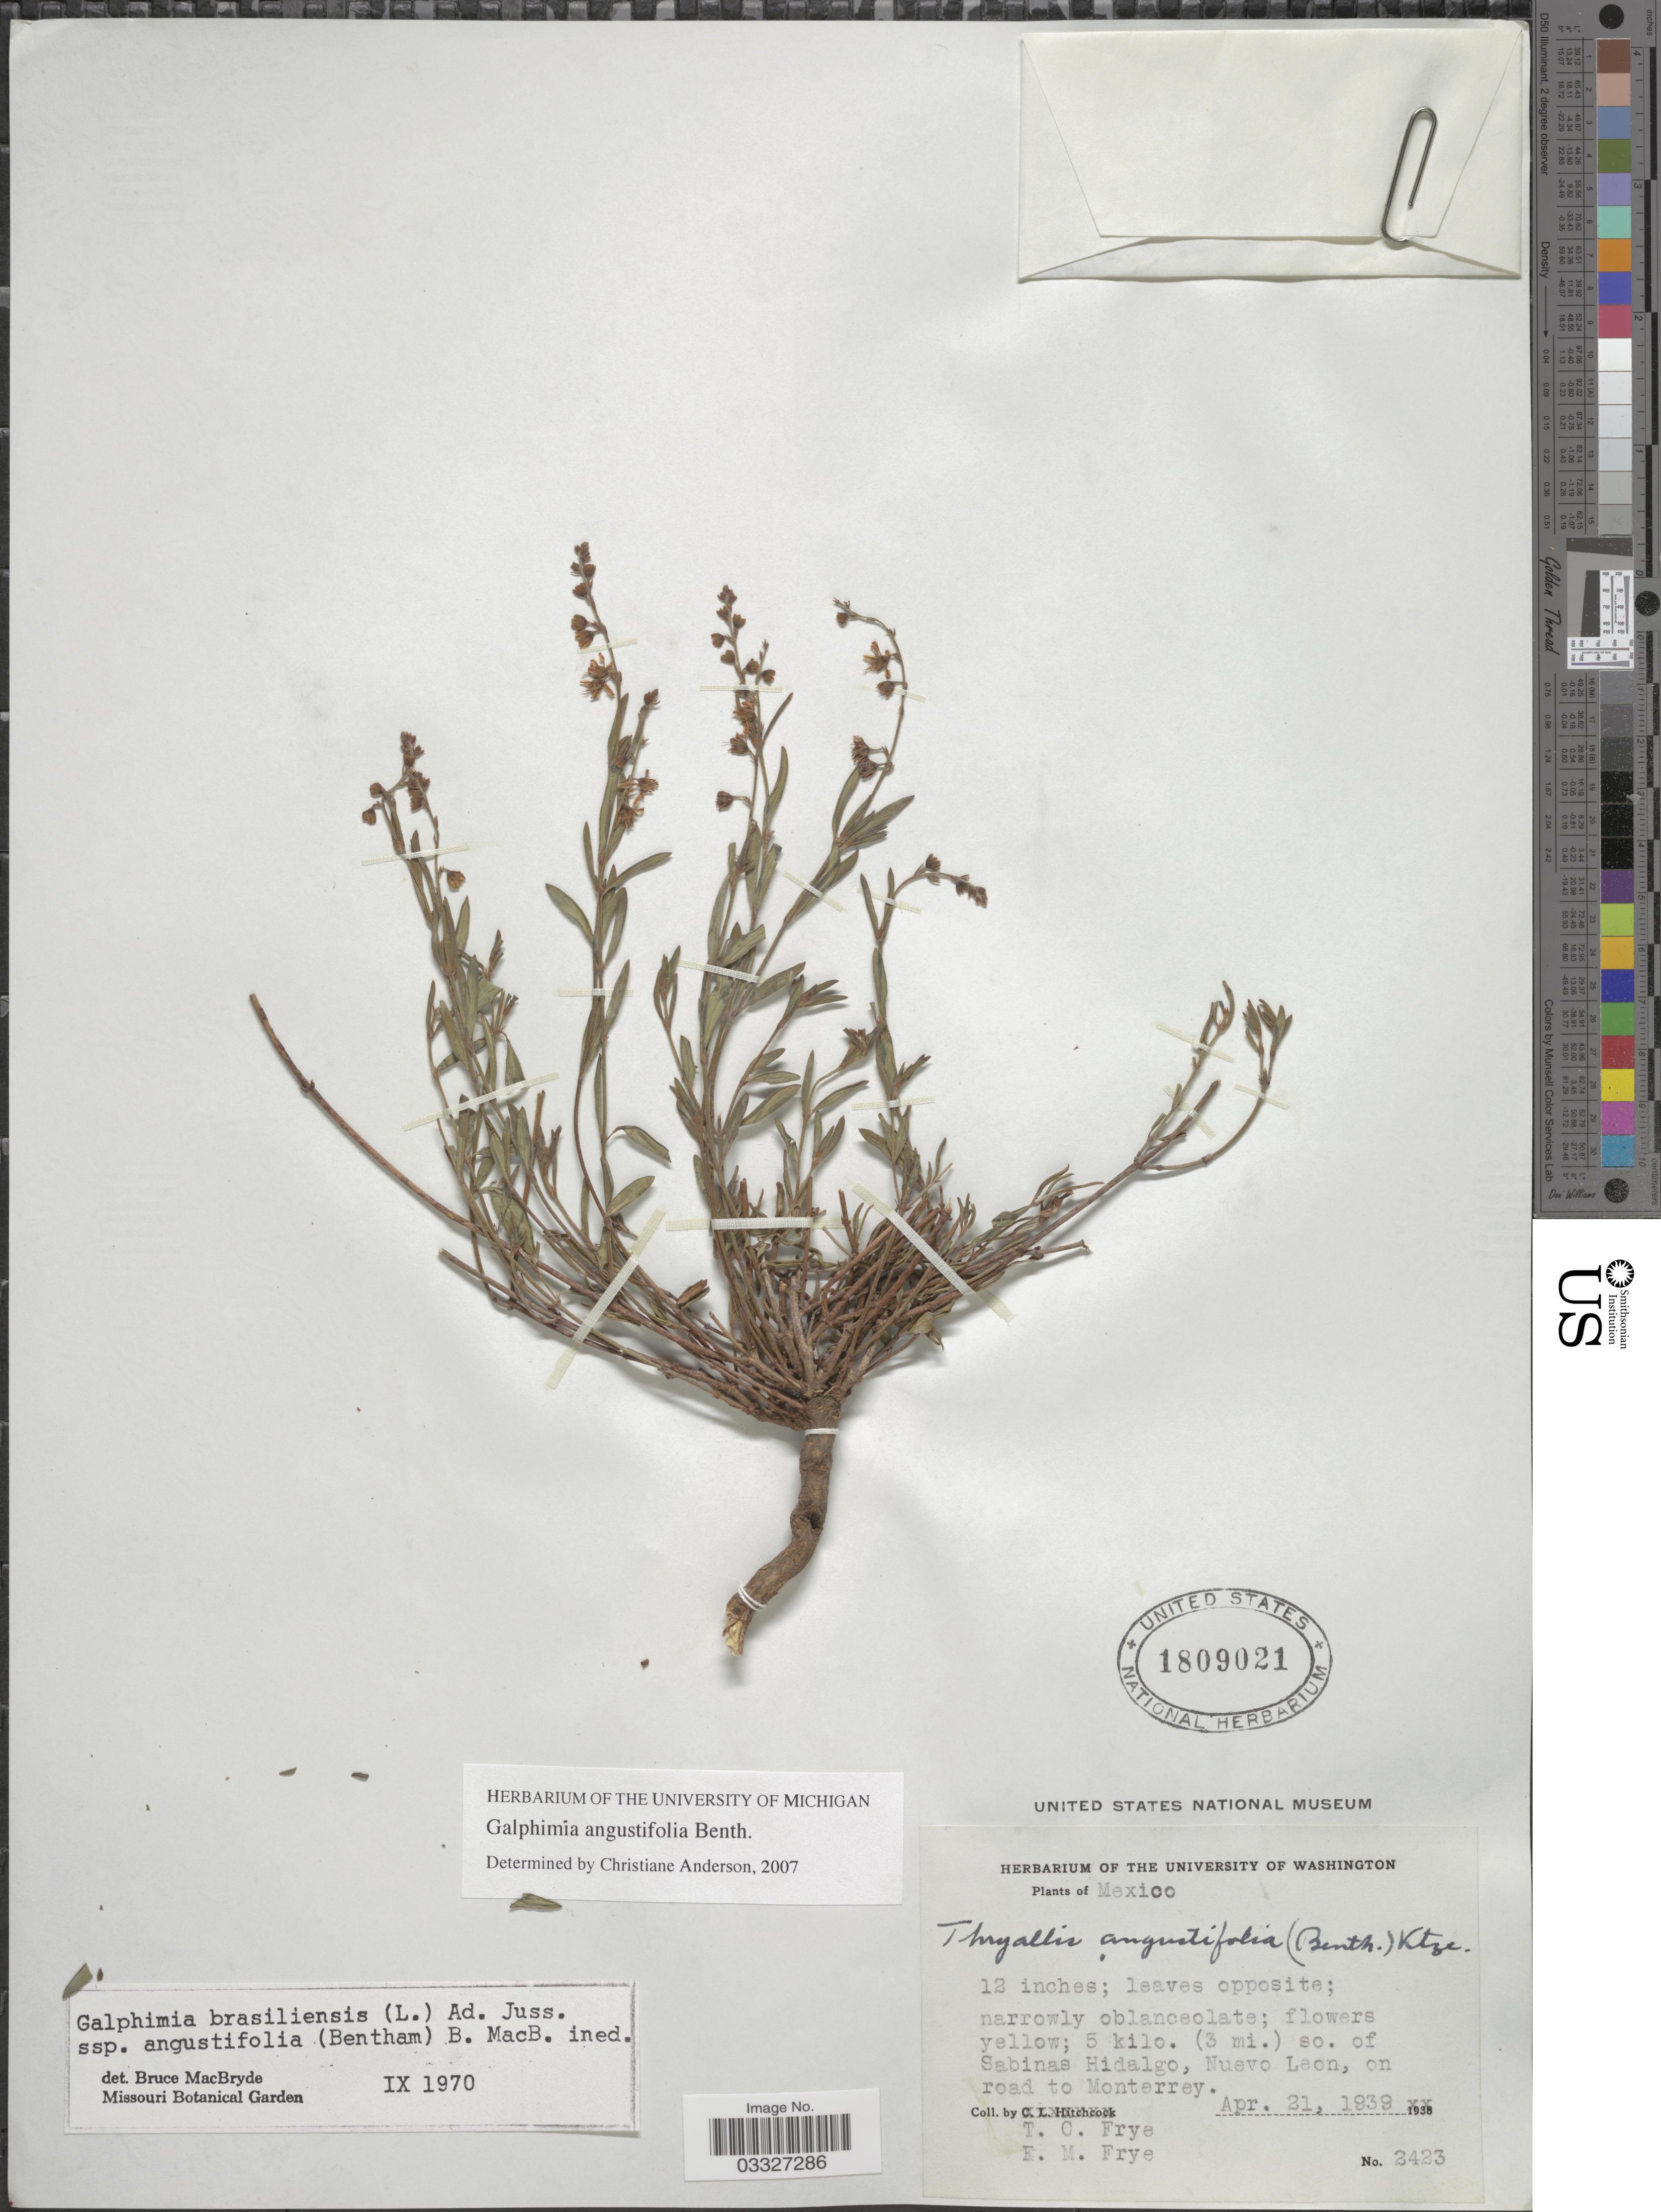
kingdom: Plantae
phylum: Tracheophyta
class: Magnoliopsida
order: Malpighiales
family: Malpighiaceae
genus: Galphimia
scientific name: Galphimia angustifolia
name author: Benth.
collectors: T. C. Frye & E. Frye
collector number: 2423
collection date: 1939-04-21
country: Mexico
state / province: Nuevo León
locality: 5 kilo. (3 mi.) so. of Sabinas Hidalgo, on road to Monterrey.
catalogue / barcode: US 1809021